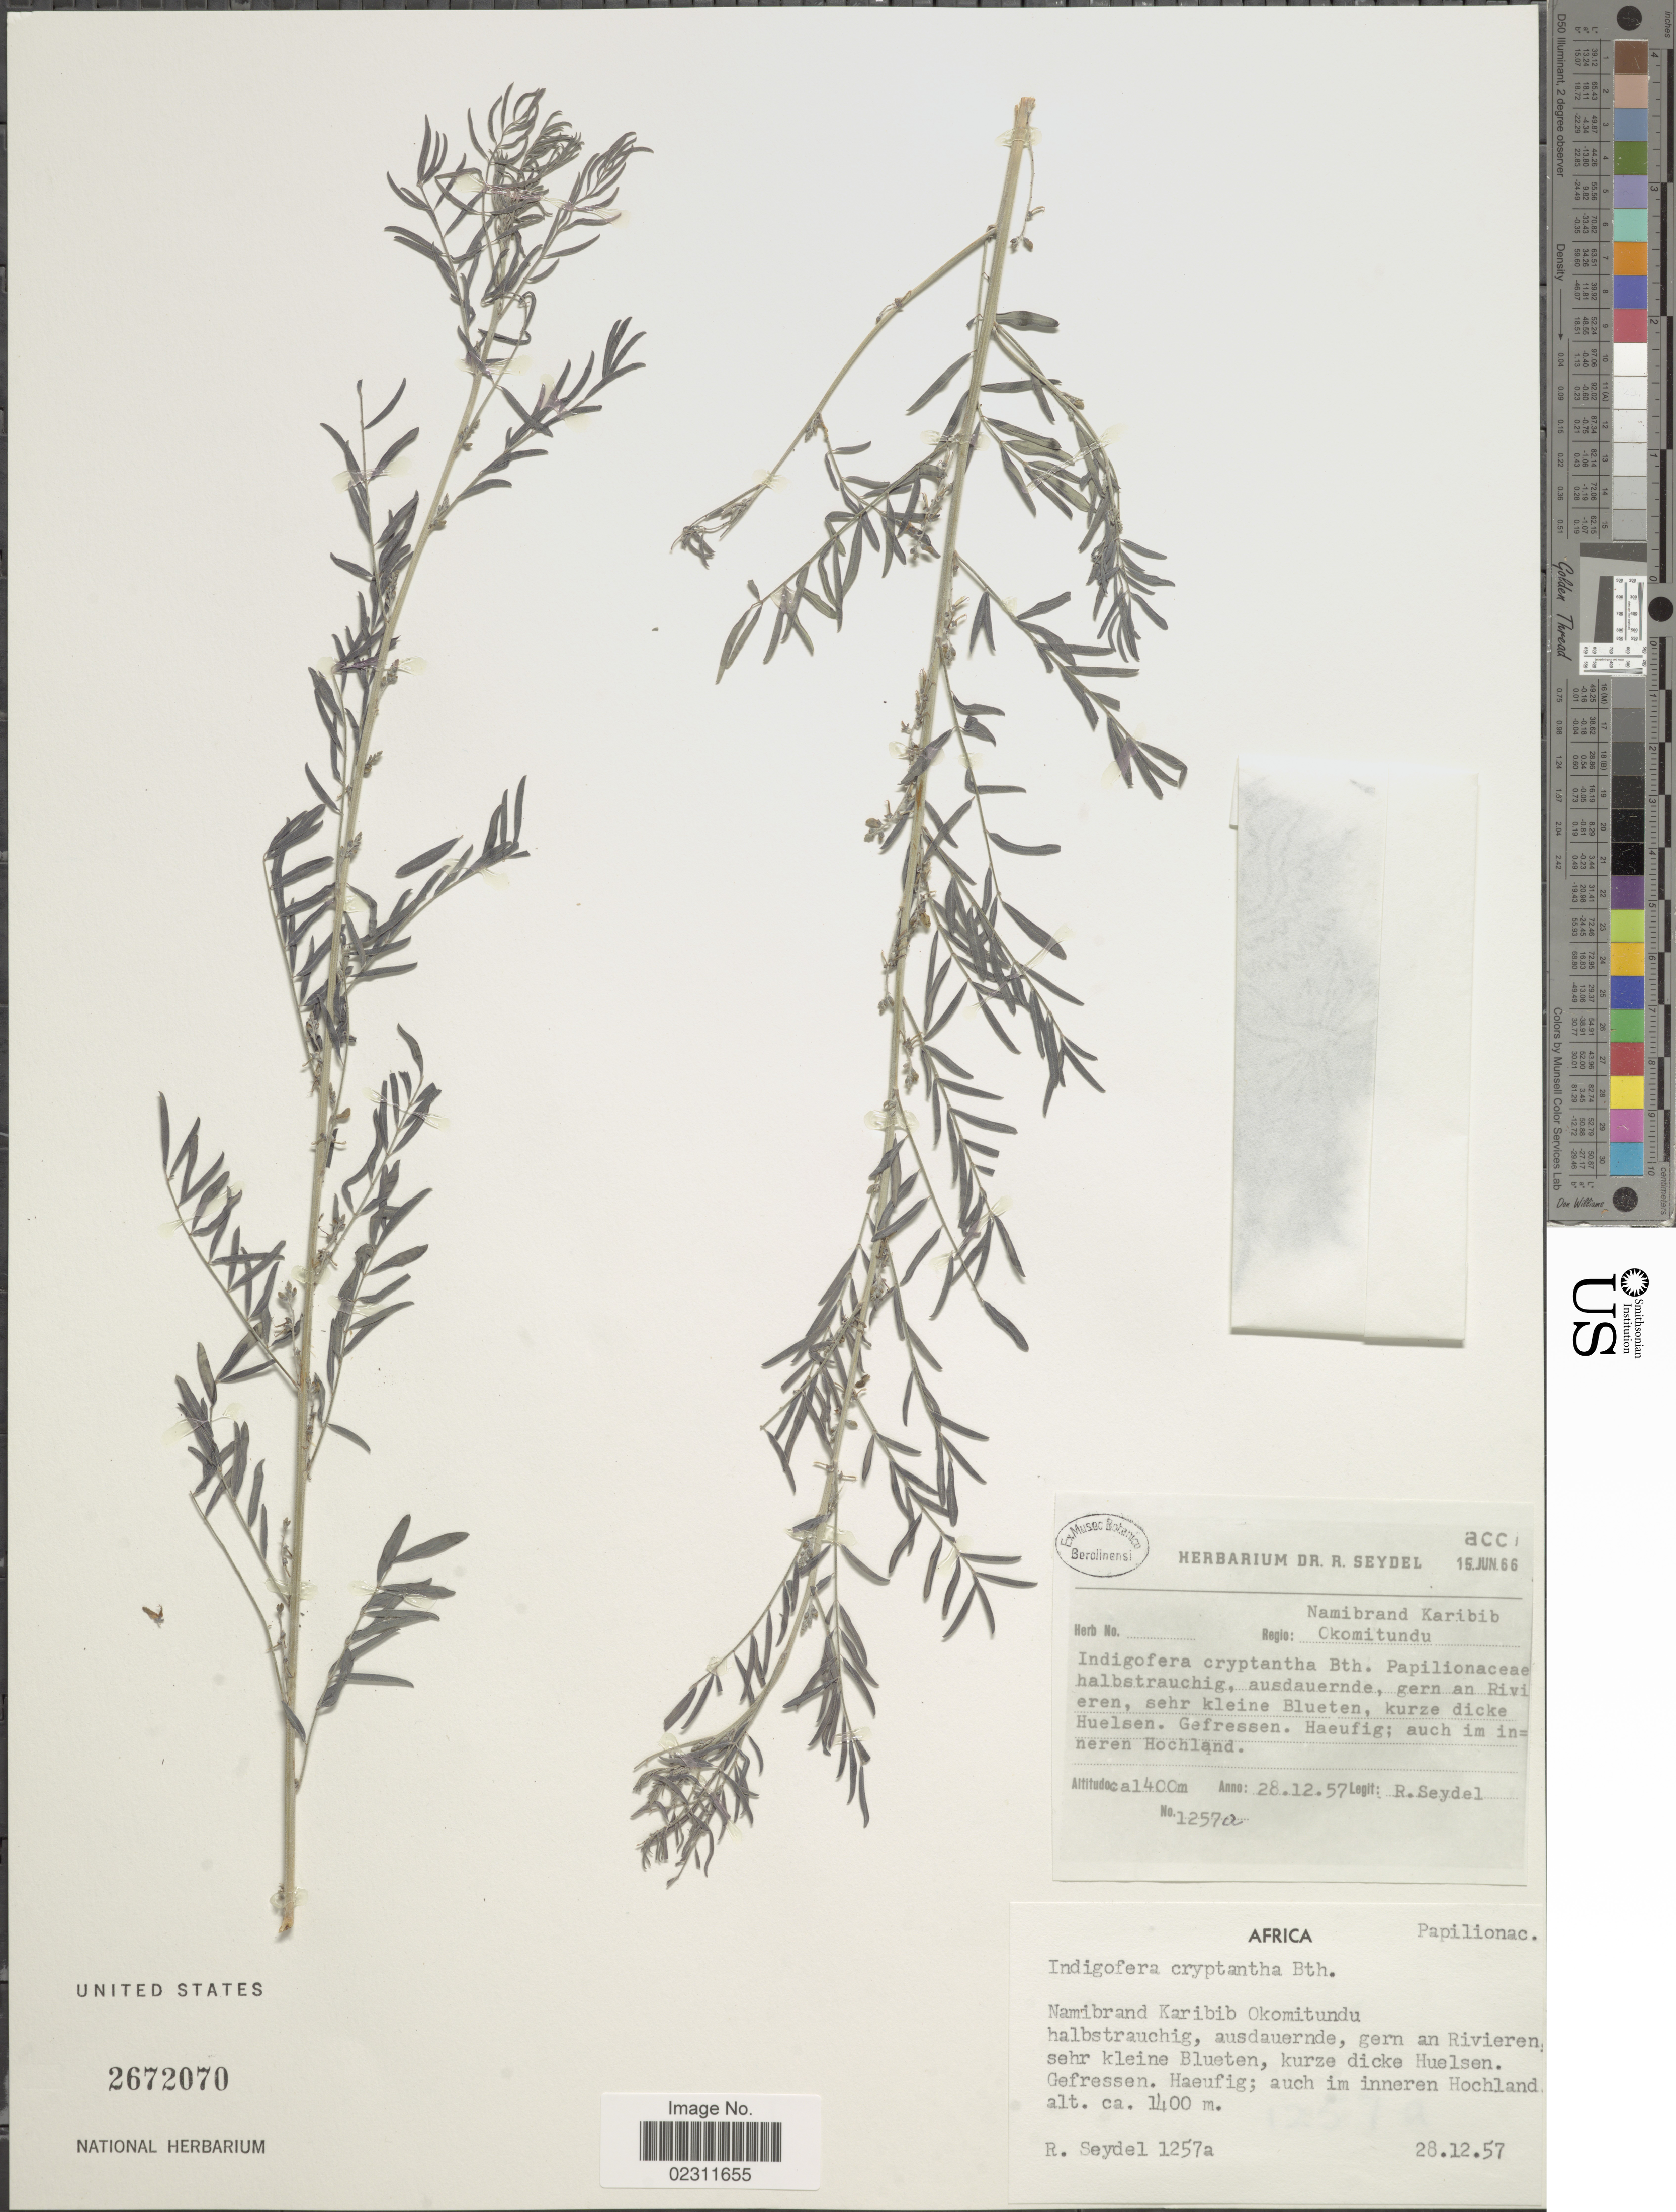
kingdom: Plantae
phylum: Tracheophyta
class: Magnoliopsida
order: Fabales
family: Fabaceae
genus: Indigofera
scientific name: Indigofera cryptantha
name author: Harv.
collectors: R. Seydel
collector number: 1257a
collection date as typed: Transcribed d/m/y: 28/12/57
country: Namibia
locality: Africa, Namibrand Karibib Okomitundu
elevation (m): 1400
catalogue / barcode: US 2672070